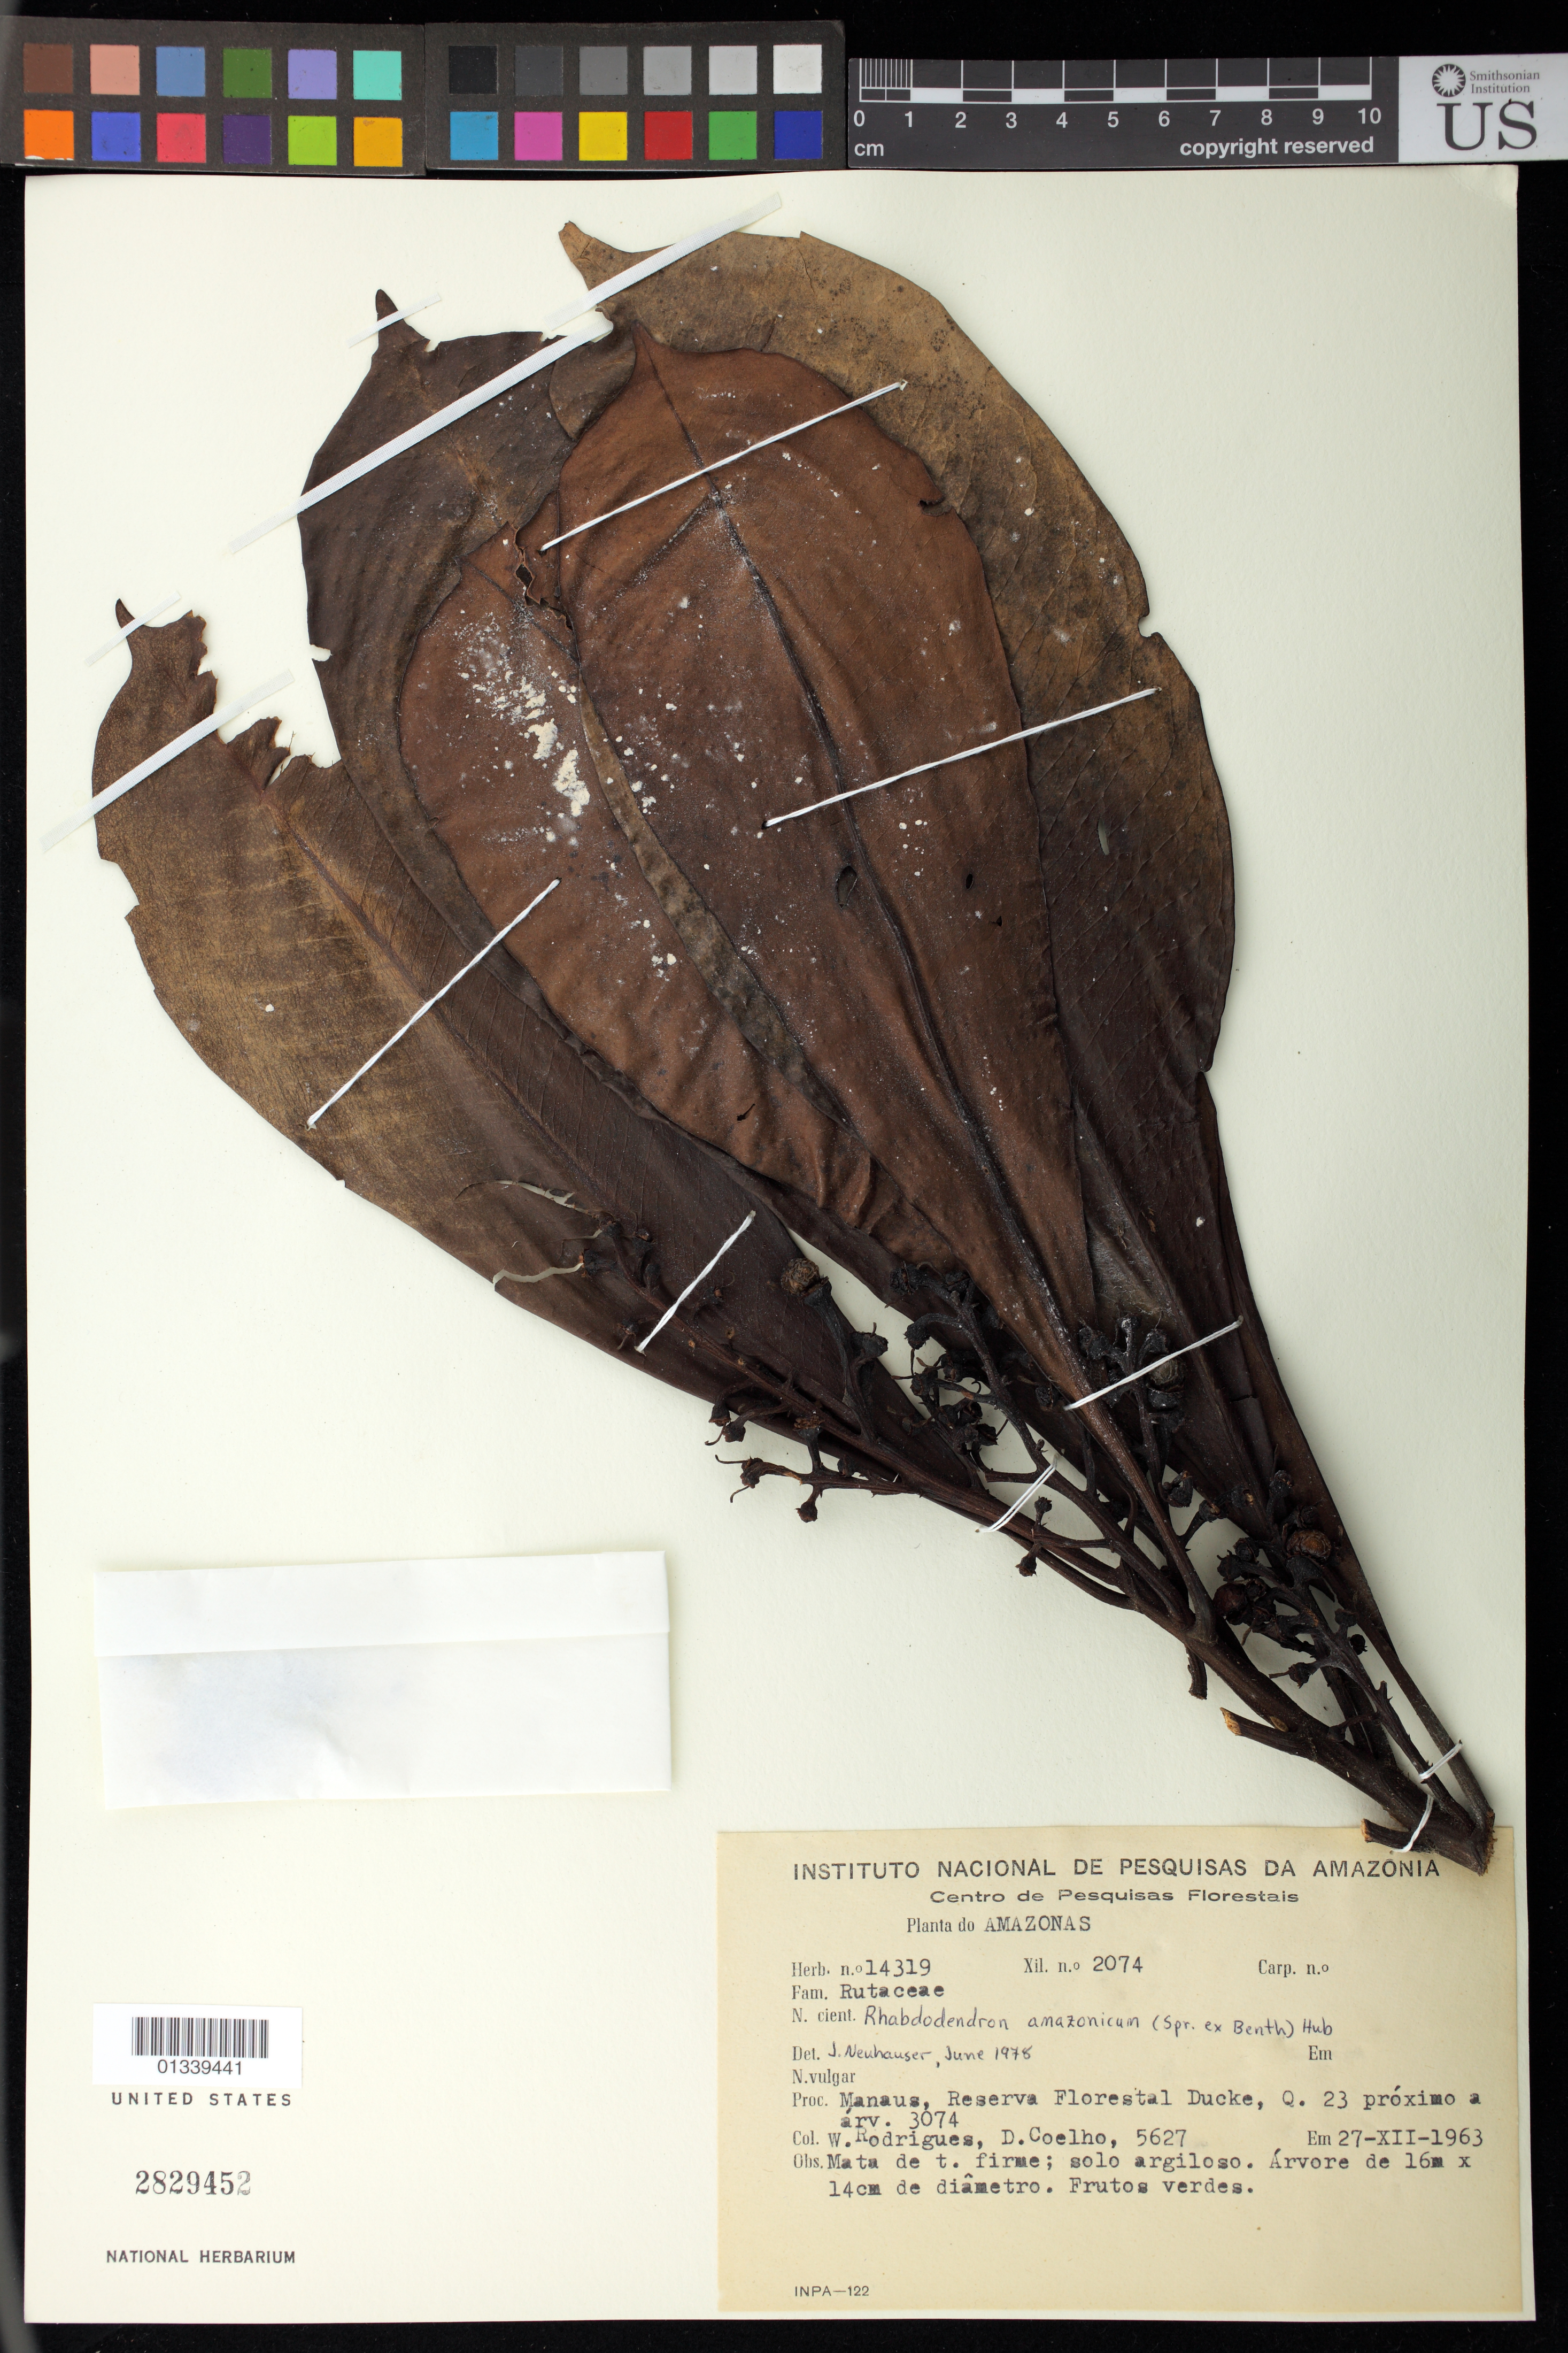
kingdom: Plantae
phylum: Tracheophyta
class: Magnoliopsida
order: Caryophyllales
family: Rhabdodendraceae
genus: Rhabdodendron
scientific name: Rhabdodendron amazonicum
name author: (Spruce ex Benth.) Huber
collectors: W. A. Rodrigues & D. F. Coêlho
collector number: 5627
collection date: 1963-12-27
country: Brazil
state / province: Amazonas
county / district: Manaus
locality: Reserva Florestal Ducke, Q. 23 próximo a árv. 3074.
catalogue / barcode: US 2829452